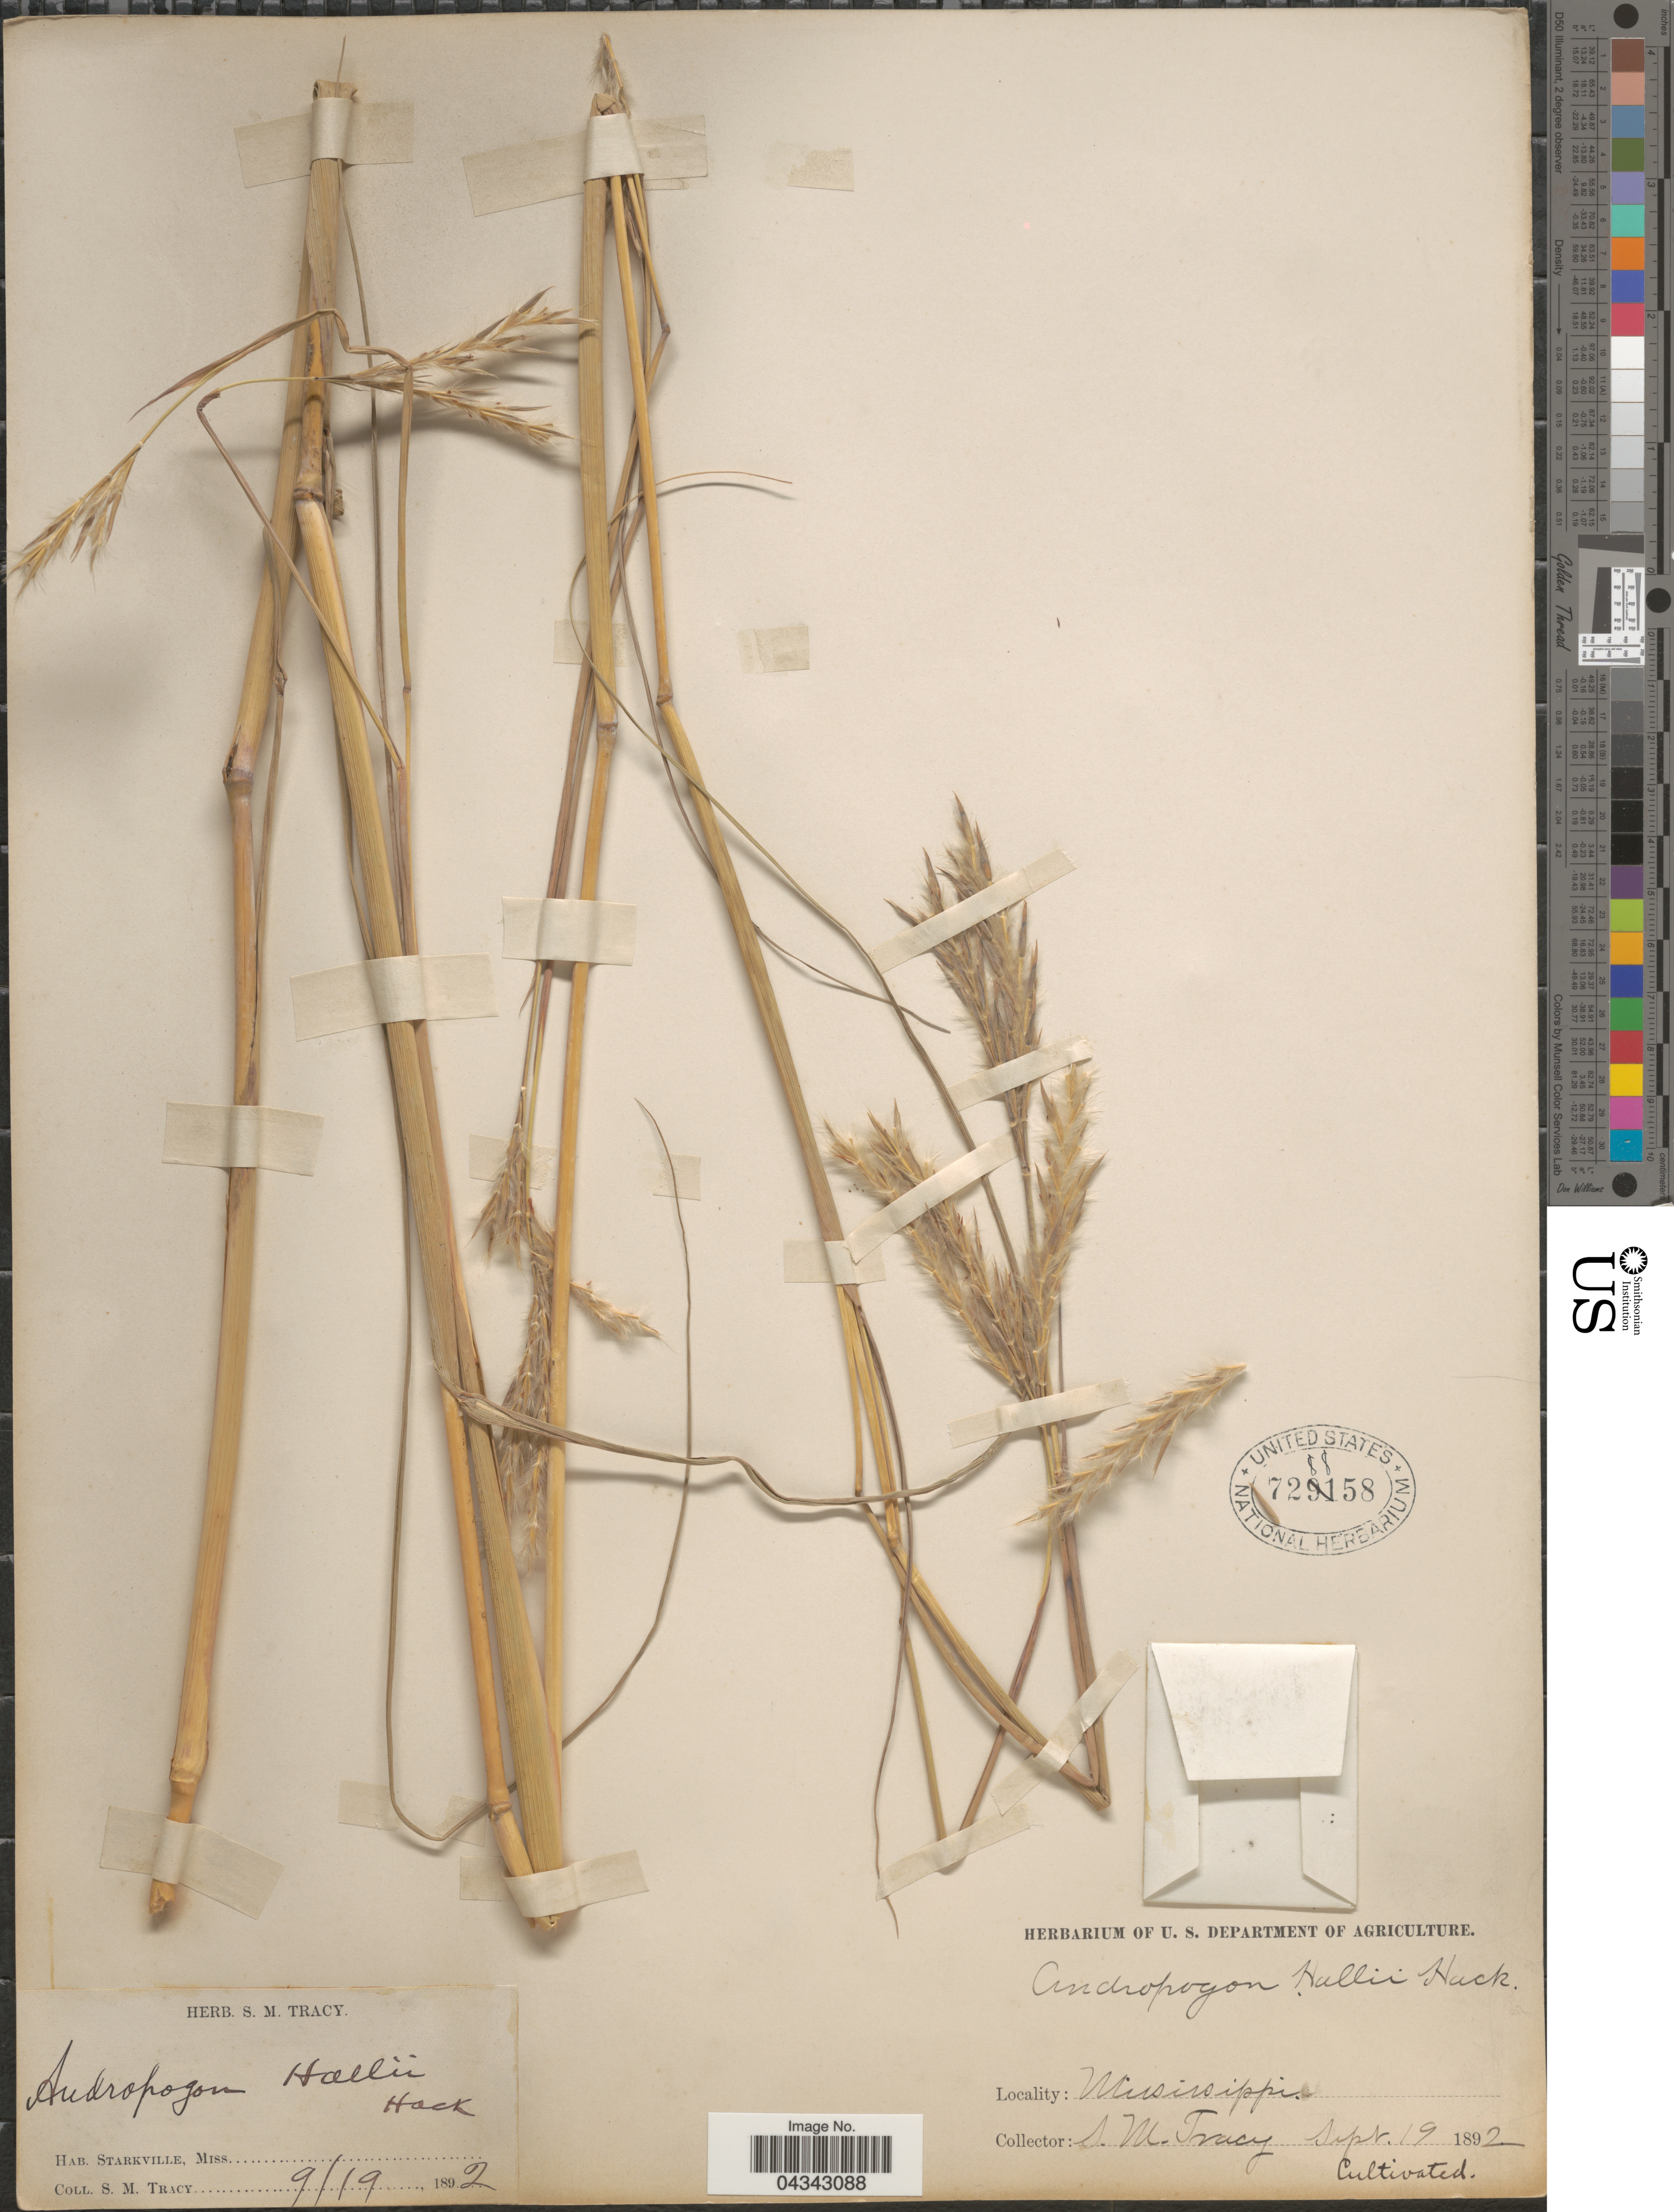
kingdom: Plantae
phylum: Tracheophyta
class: Liliopsida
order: Poales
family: Poaceae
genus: Andropogon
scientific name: Andropogon gerardii subsp. hallii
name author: (Hack.) Wipff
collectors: S. M. Tracy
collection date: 1892-09-19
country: United States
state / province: Mississippi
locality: Starkville.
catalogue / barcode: US 728858